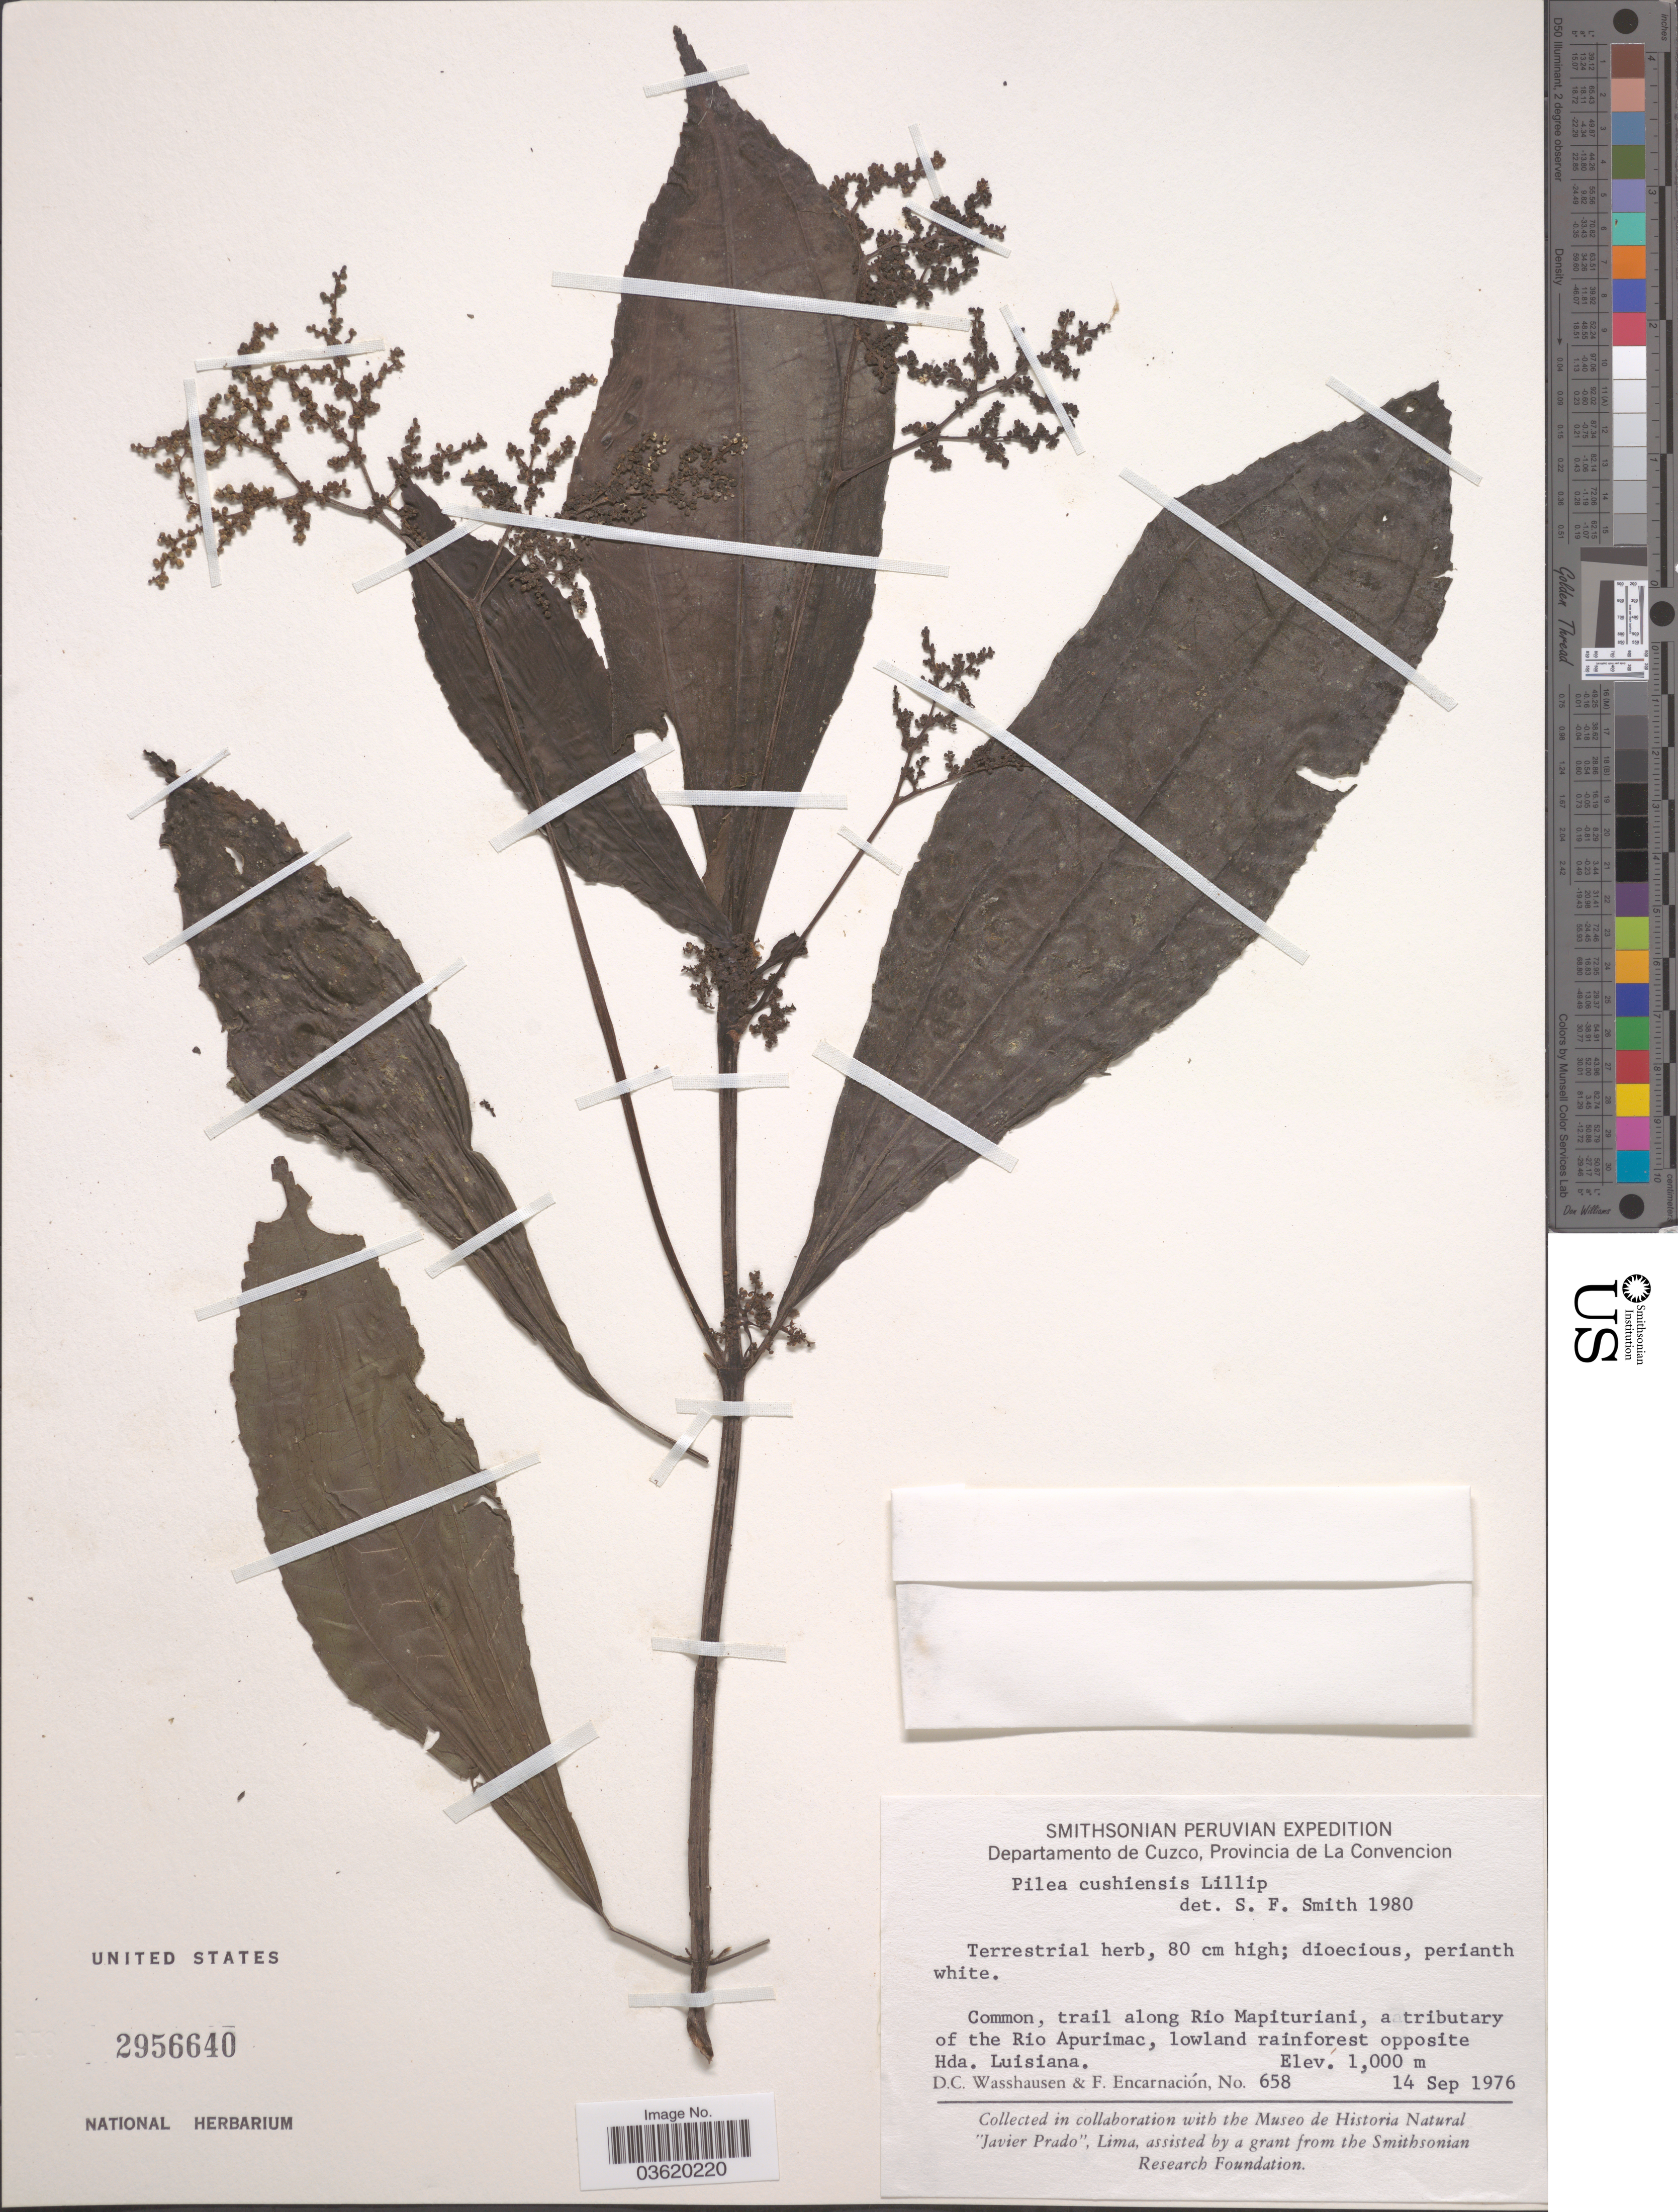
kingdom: Plantae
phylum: Tracheophyta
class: Magnoliopsida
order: Rosales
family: Urticaceae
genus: Pilea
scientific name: Pilea cushiensis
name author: Killip in J.F. Macbr.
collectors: D. C. Wasshausen & F. Encarnación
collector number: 658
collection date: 1976-09-14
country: Peru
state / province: Cusco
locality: Departamento de Cuzco, Provincia de La Convencion. Trail along Rio Mapituriani, a tributary of the Rio Apurimac, lowland rainforest opposite Hda. Luisiana.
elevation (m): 1000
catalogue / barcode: US 2956640